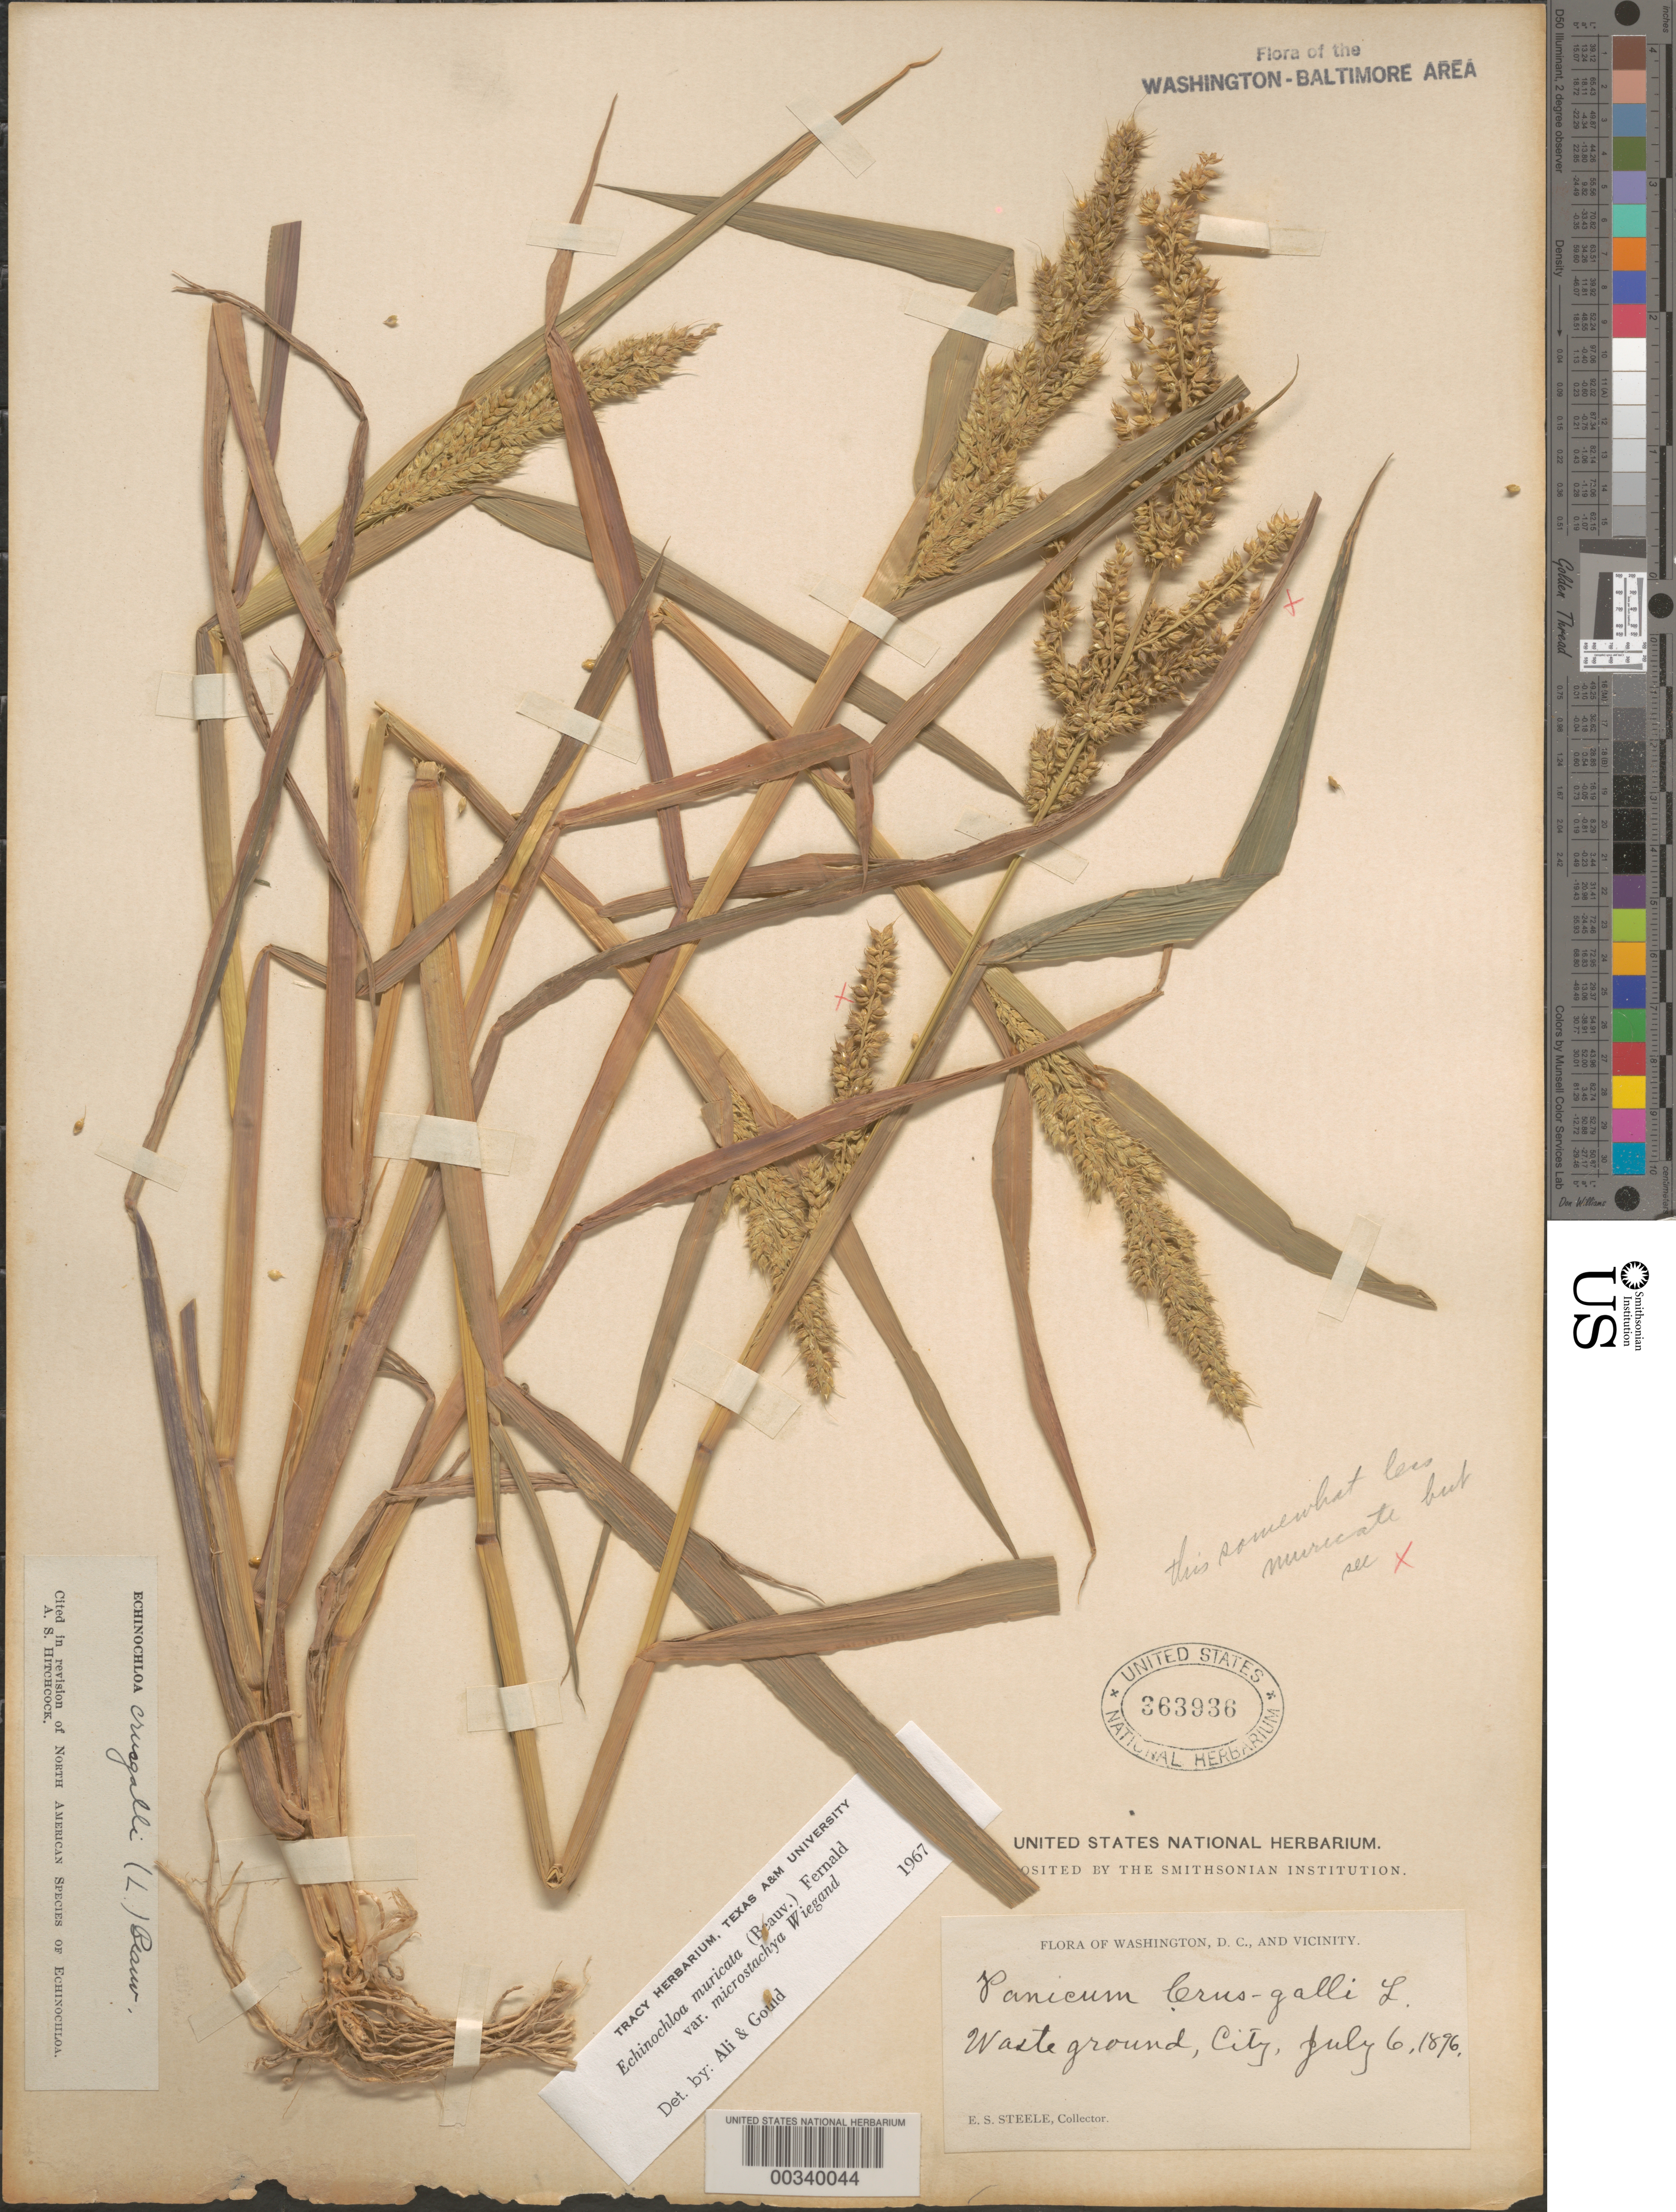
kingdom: Plantae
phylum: Tracheophyta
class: Liliopsida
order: Poales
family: Poaceae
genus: Echinochloa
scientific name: Echinochloa muricata var. microstachya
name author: Wiegand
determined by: Ali, M. A.; Gould, F. W.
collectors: E. Steele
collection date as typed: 06 Jul 1896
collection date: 1896-07-06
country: United States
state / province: District of Columbia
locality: Washington DC and vicinity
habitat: Waste ground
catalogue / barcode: US 363936